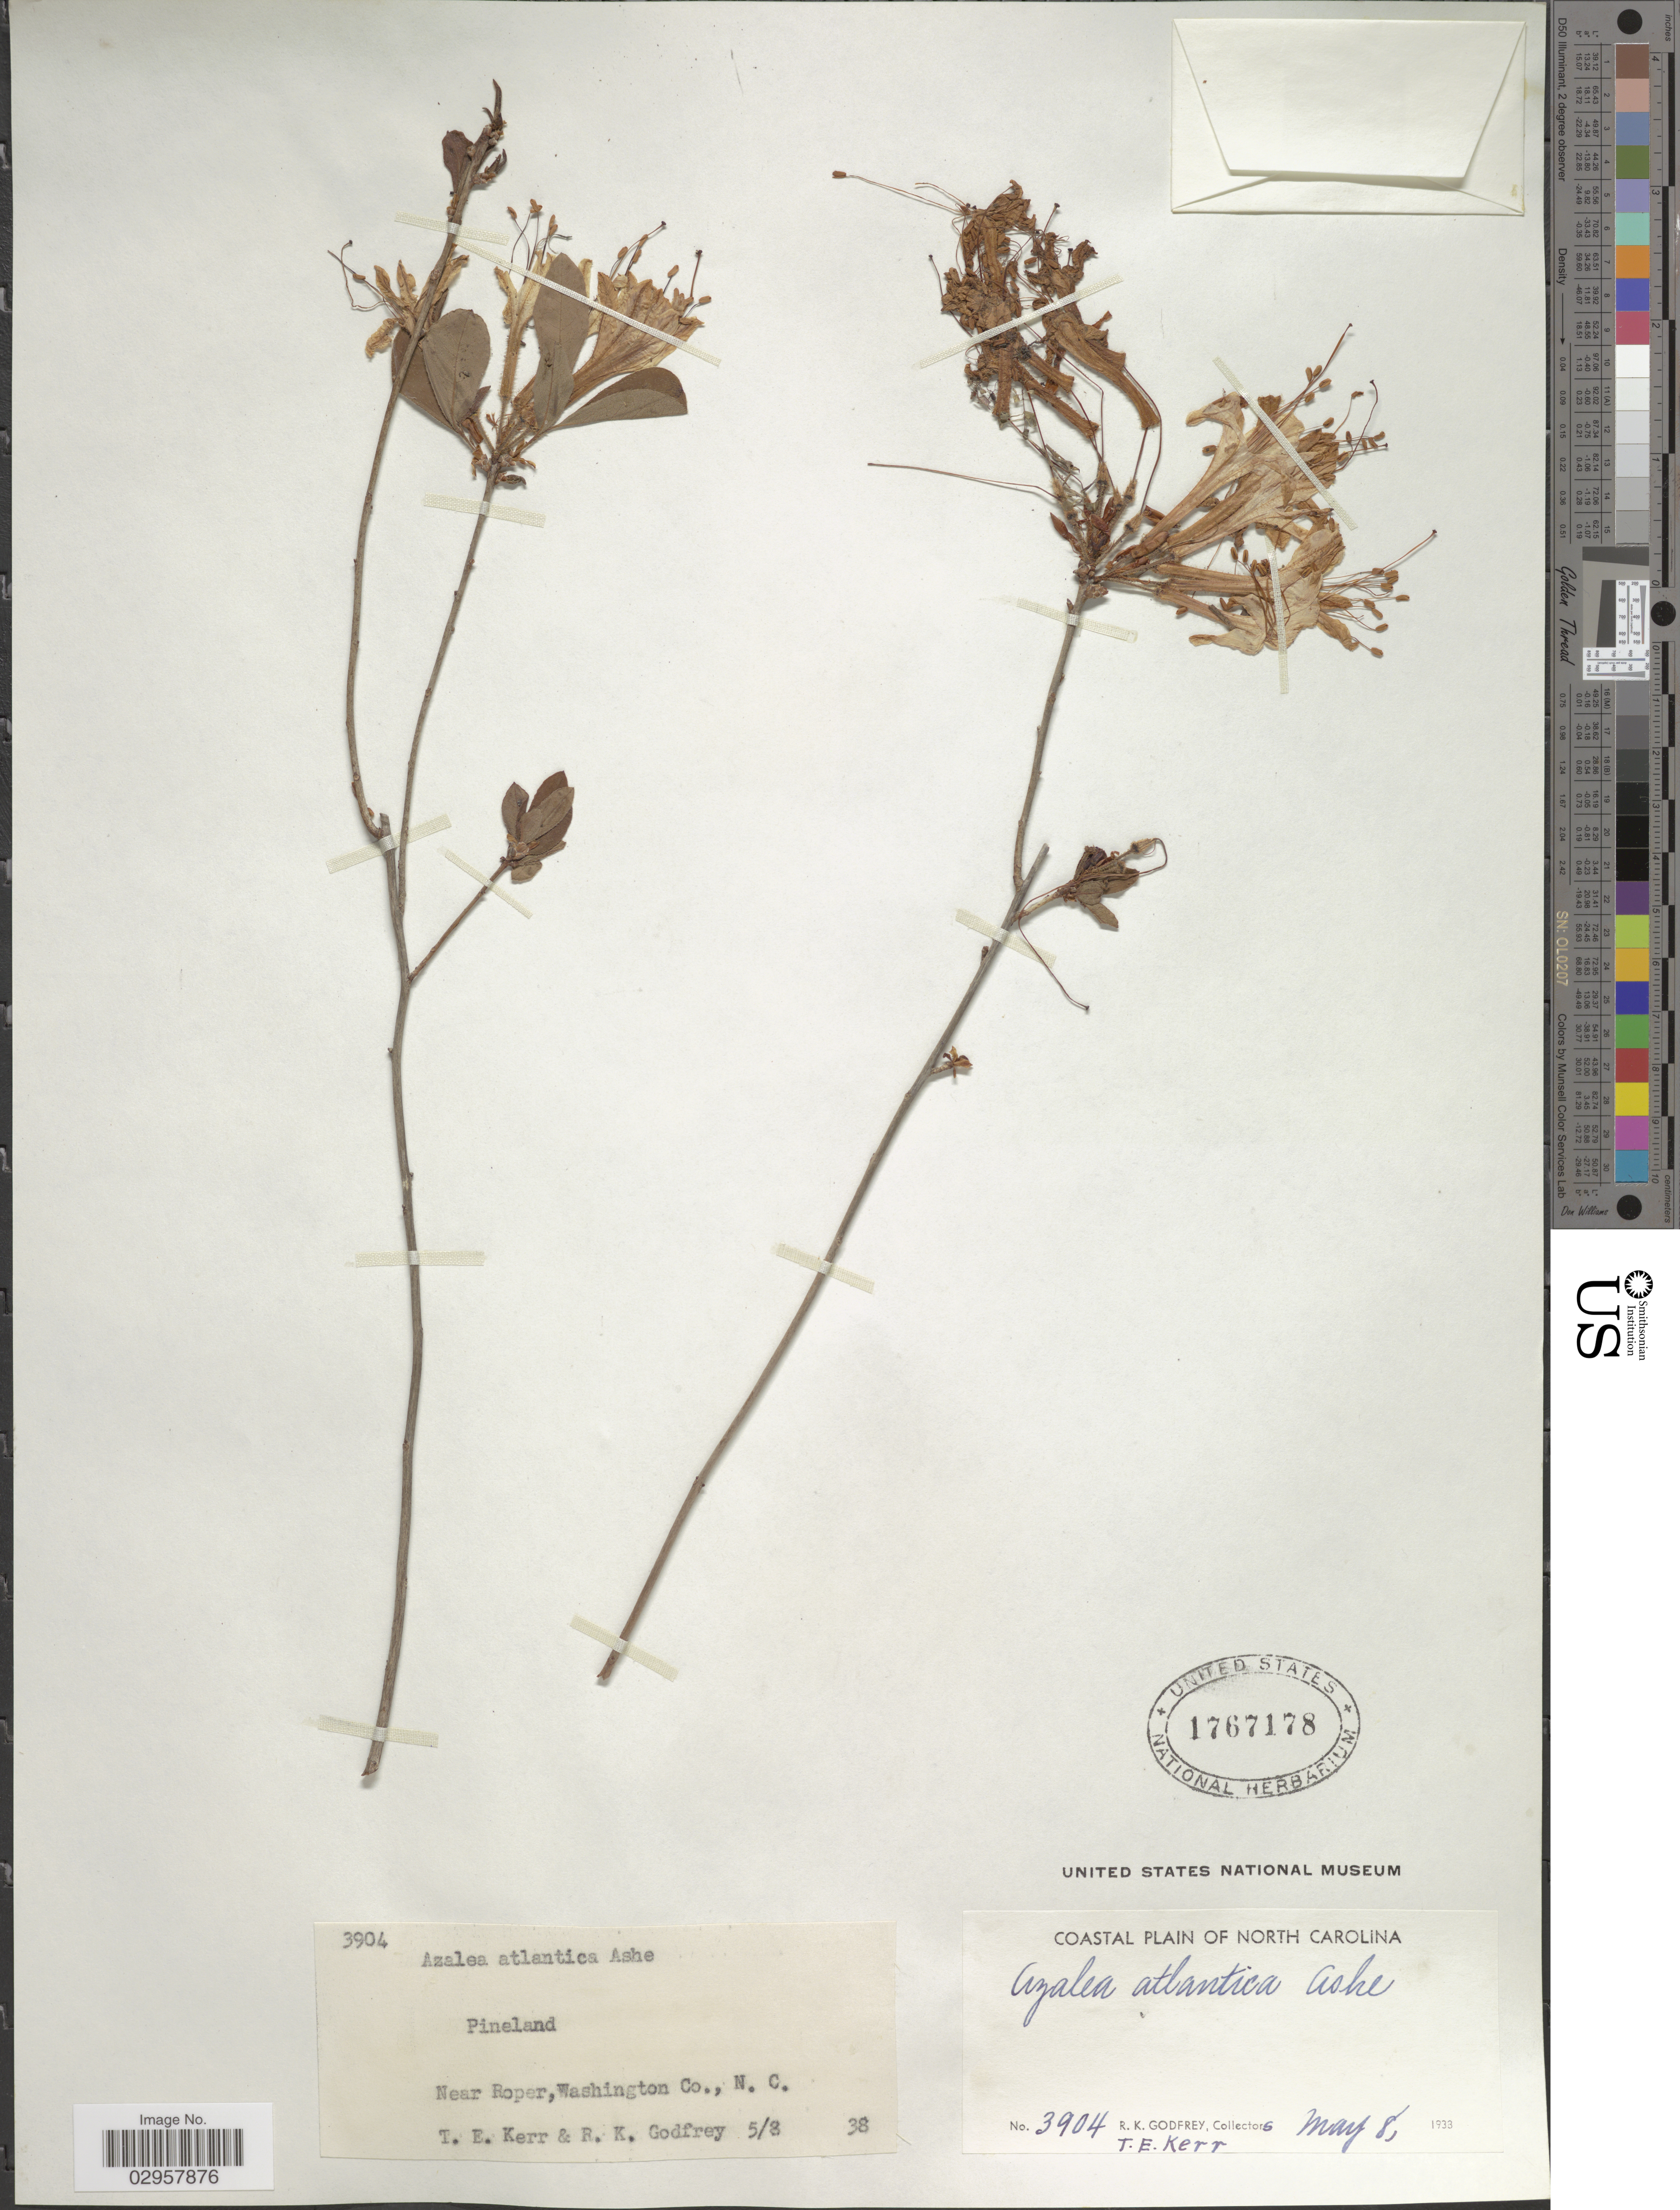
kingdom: Plantae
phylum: Tracheophyta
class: Magnoliopsida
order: Ericales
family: Ericaceae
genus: Rhododendron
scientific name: Rhododendron atlanticum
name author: (Ashe) Rehder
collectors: R. K. Godfrey & T. E. Kerr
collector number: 3904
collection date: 1938-05-08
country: United States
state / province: North Carolina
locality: Coastal Plain of North Carolina. Near Roper, Washington Co.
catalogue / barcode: US 1767178